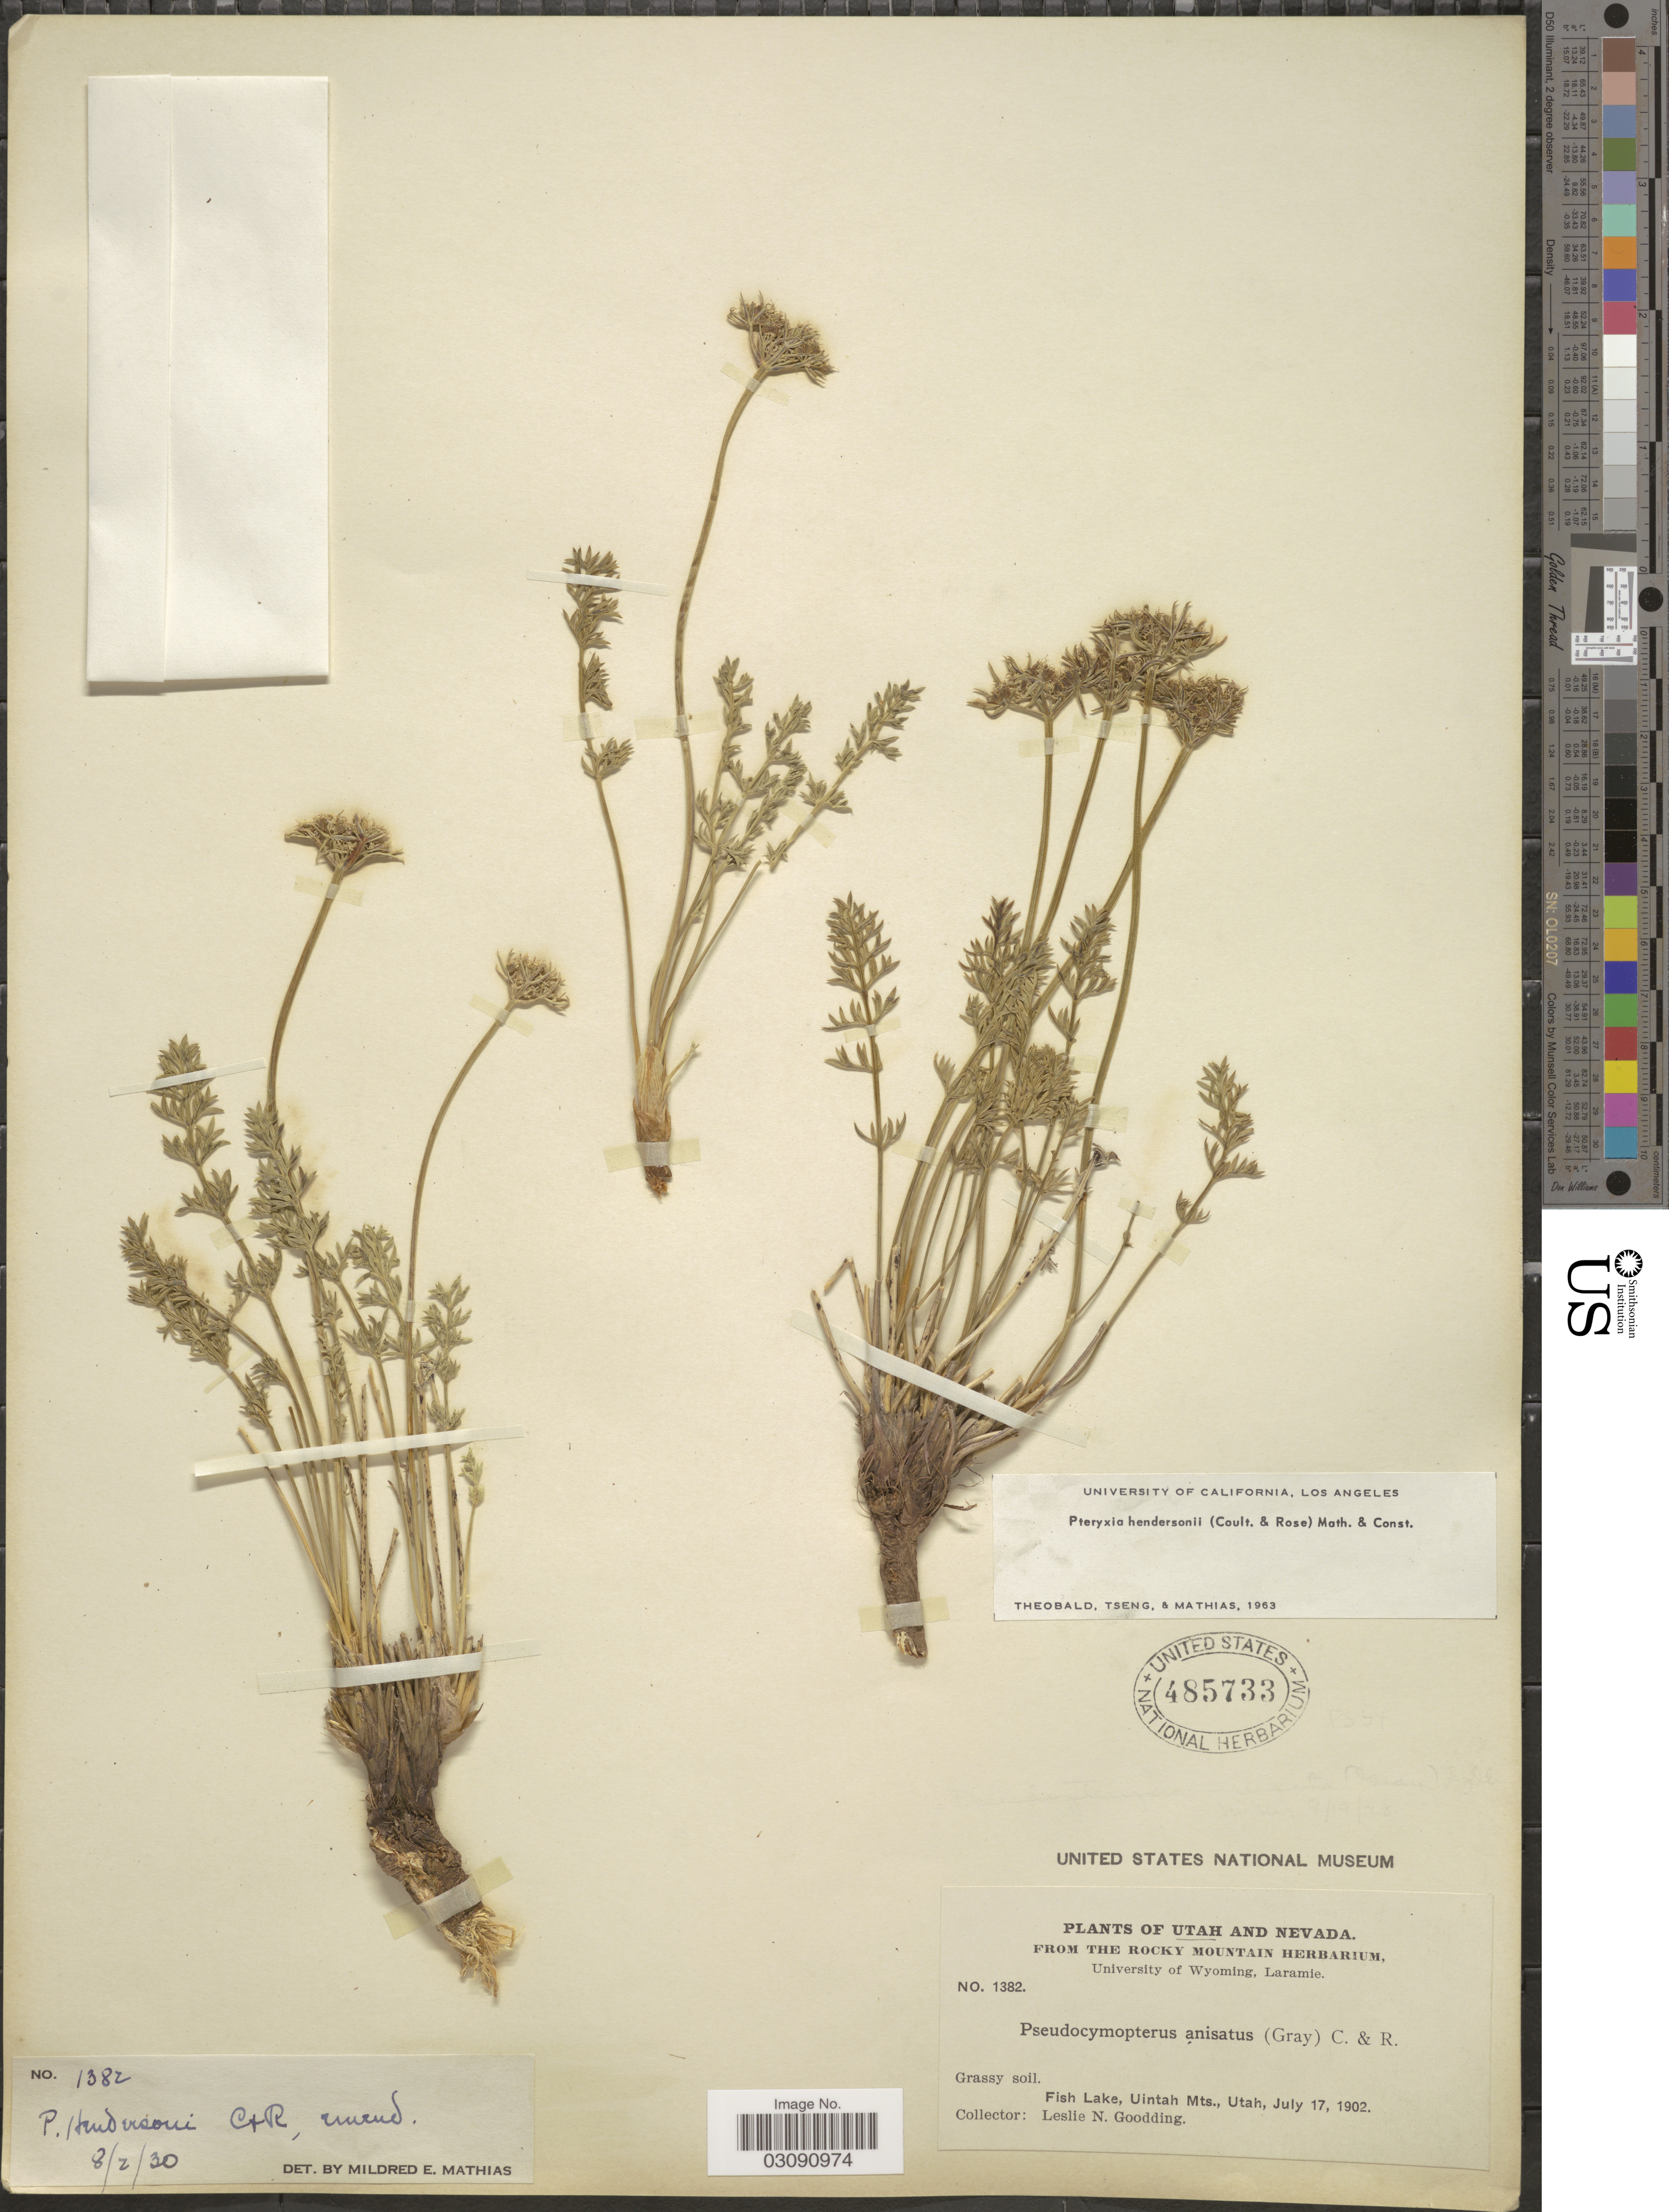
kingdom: Plantae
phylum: Tracheophyta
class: Magnoliopsida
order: Apiales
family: Apiaceae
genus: Pteryxia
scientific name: Pteryxia hendersonii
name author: (J.M. Coult. & Rose) Mathias & Constance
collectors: L. N. Goodding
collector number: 1382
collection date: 1902-07-17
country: United States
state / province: Utah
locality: Fish Lake, Uintah Mts.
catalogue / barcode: US 485733